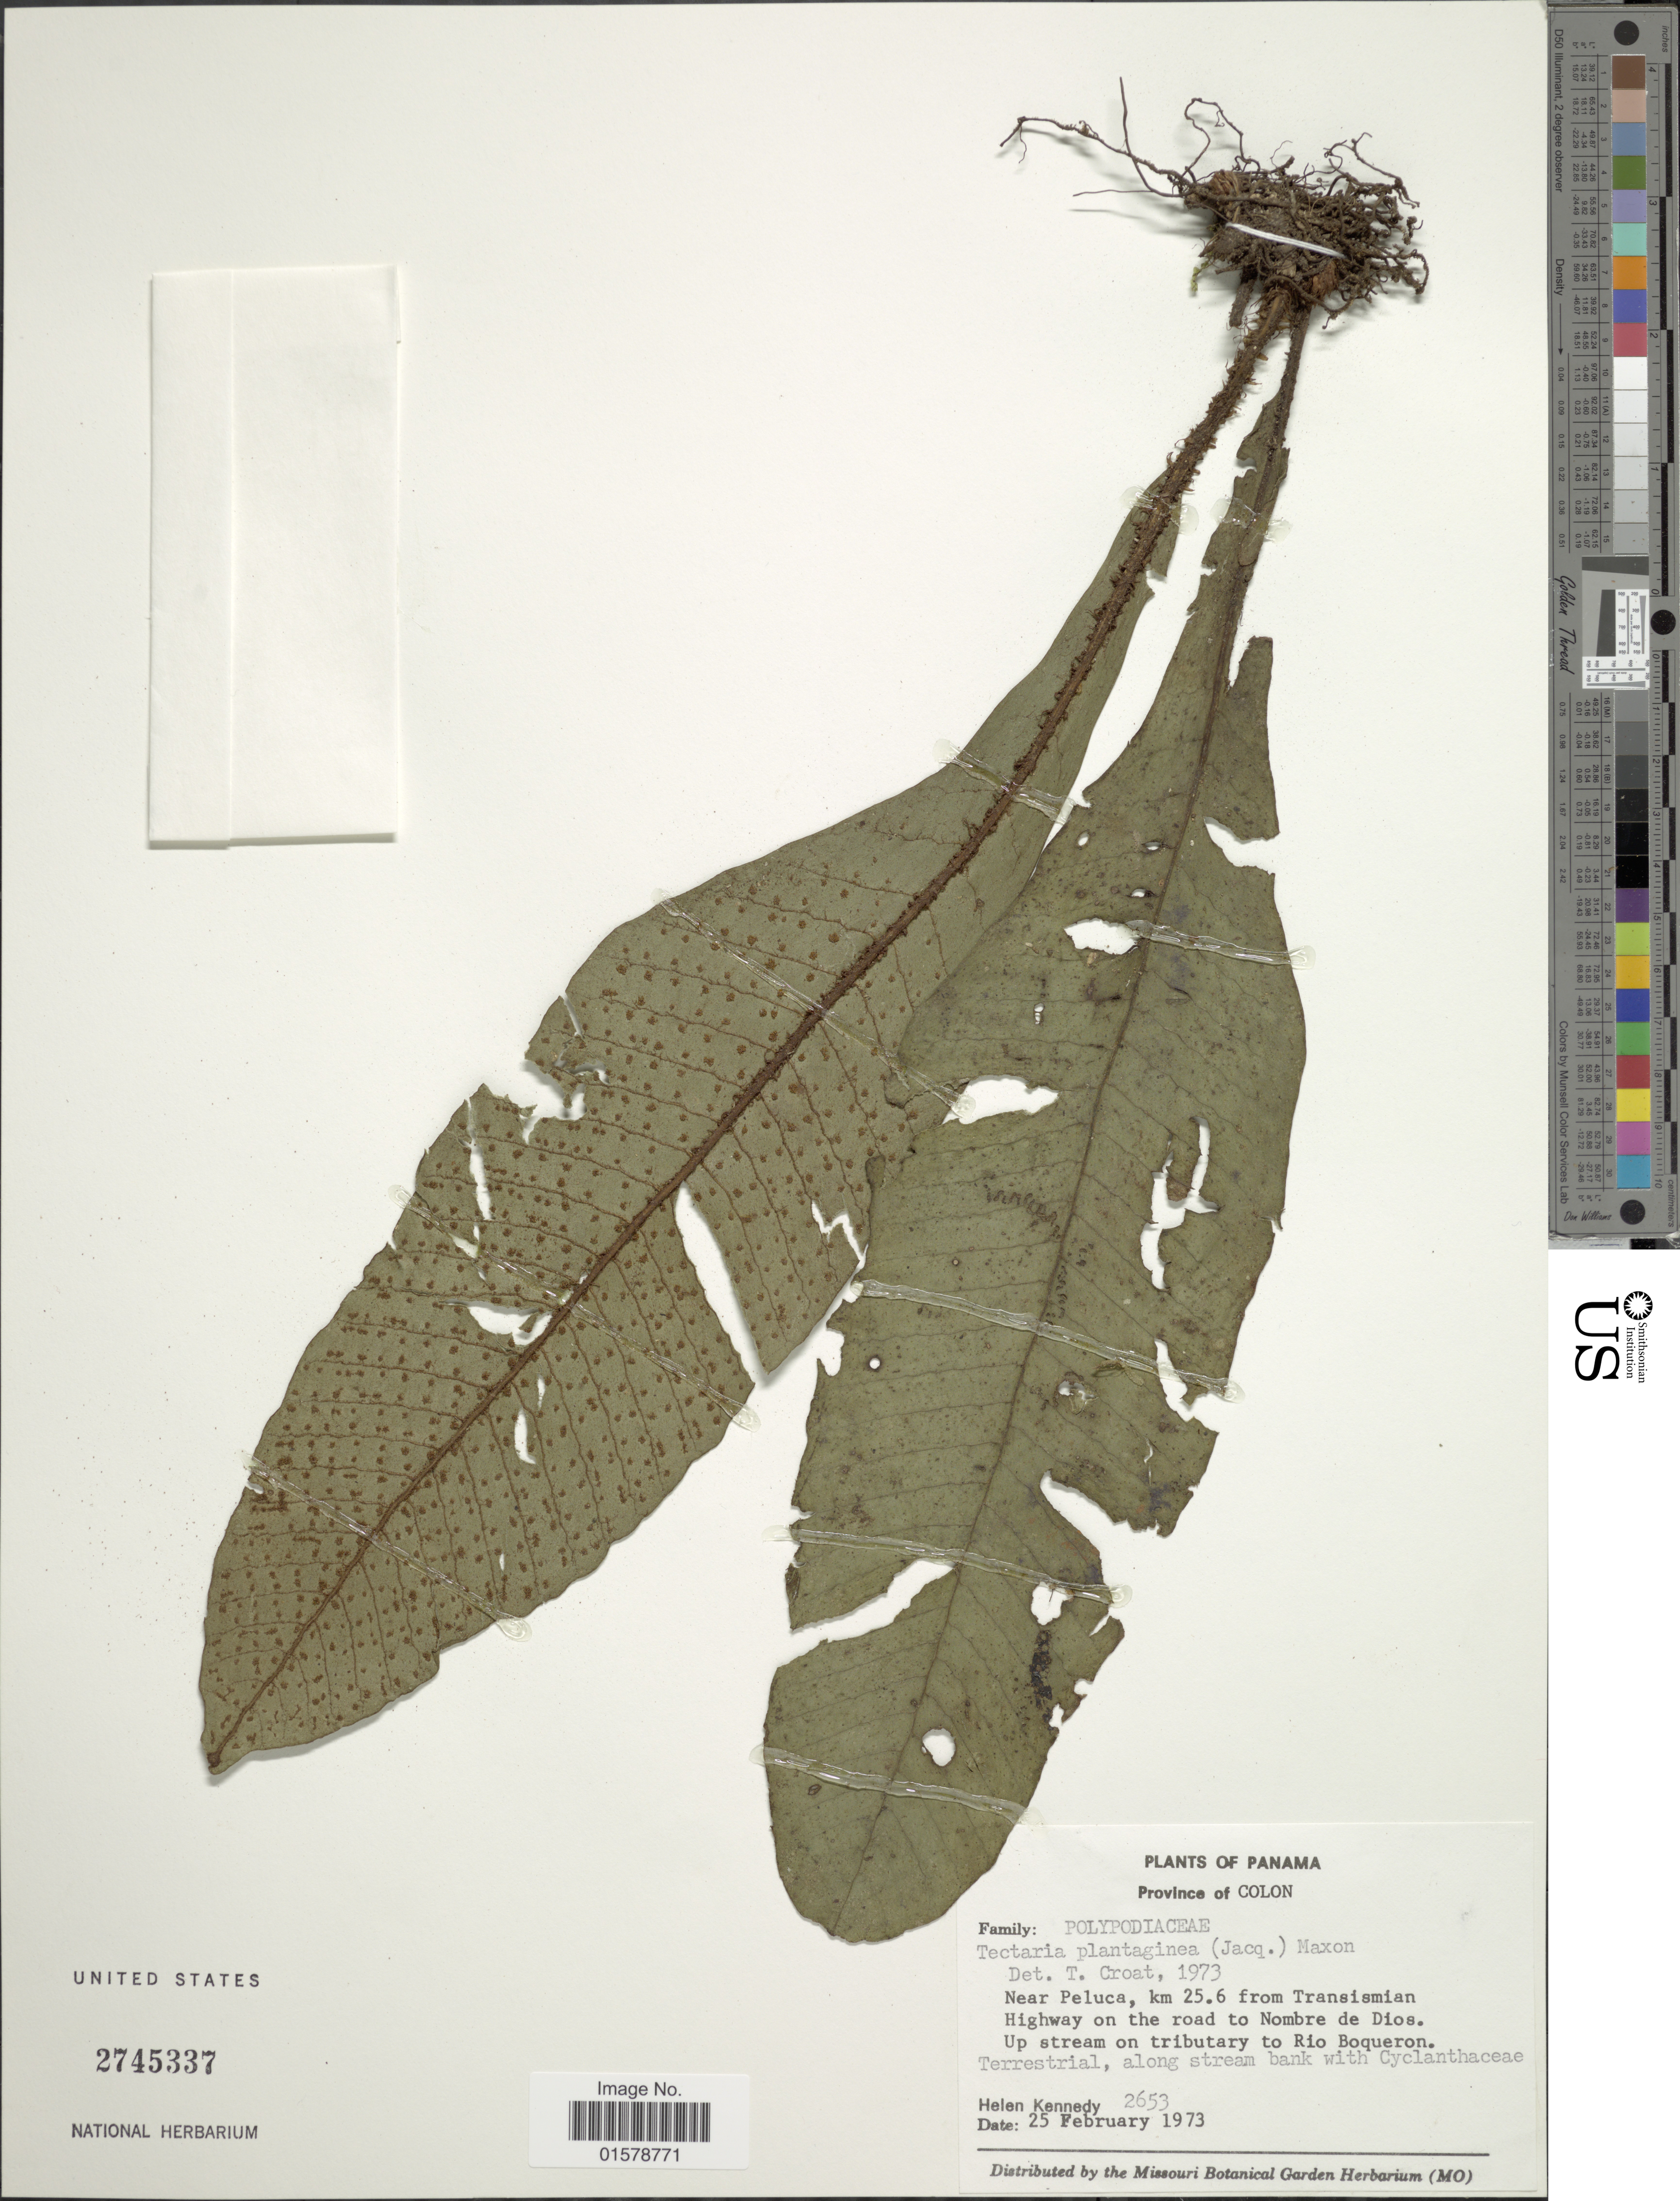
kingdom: Plantae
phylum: Tracheophyta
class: Polypodiopsida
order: Polypodiales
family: Tectariaceae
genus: Tectaria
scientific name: Tectaria plantaginea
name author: (Jacq.) Maxon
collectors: H. Kennedy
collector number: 2653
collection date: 1973-02-25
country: Panama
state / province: Colón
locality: Panama, Province of Colon, near Peluca, km 25.6 from Transismian highway on the road to nombre de Dios. up stream on tributary to Rio Boqueron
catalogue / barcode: US 2745337